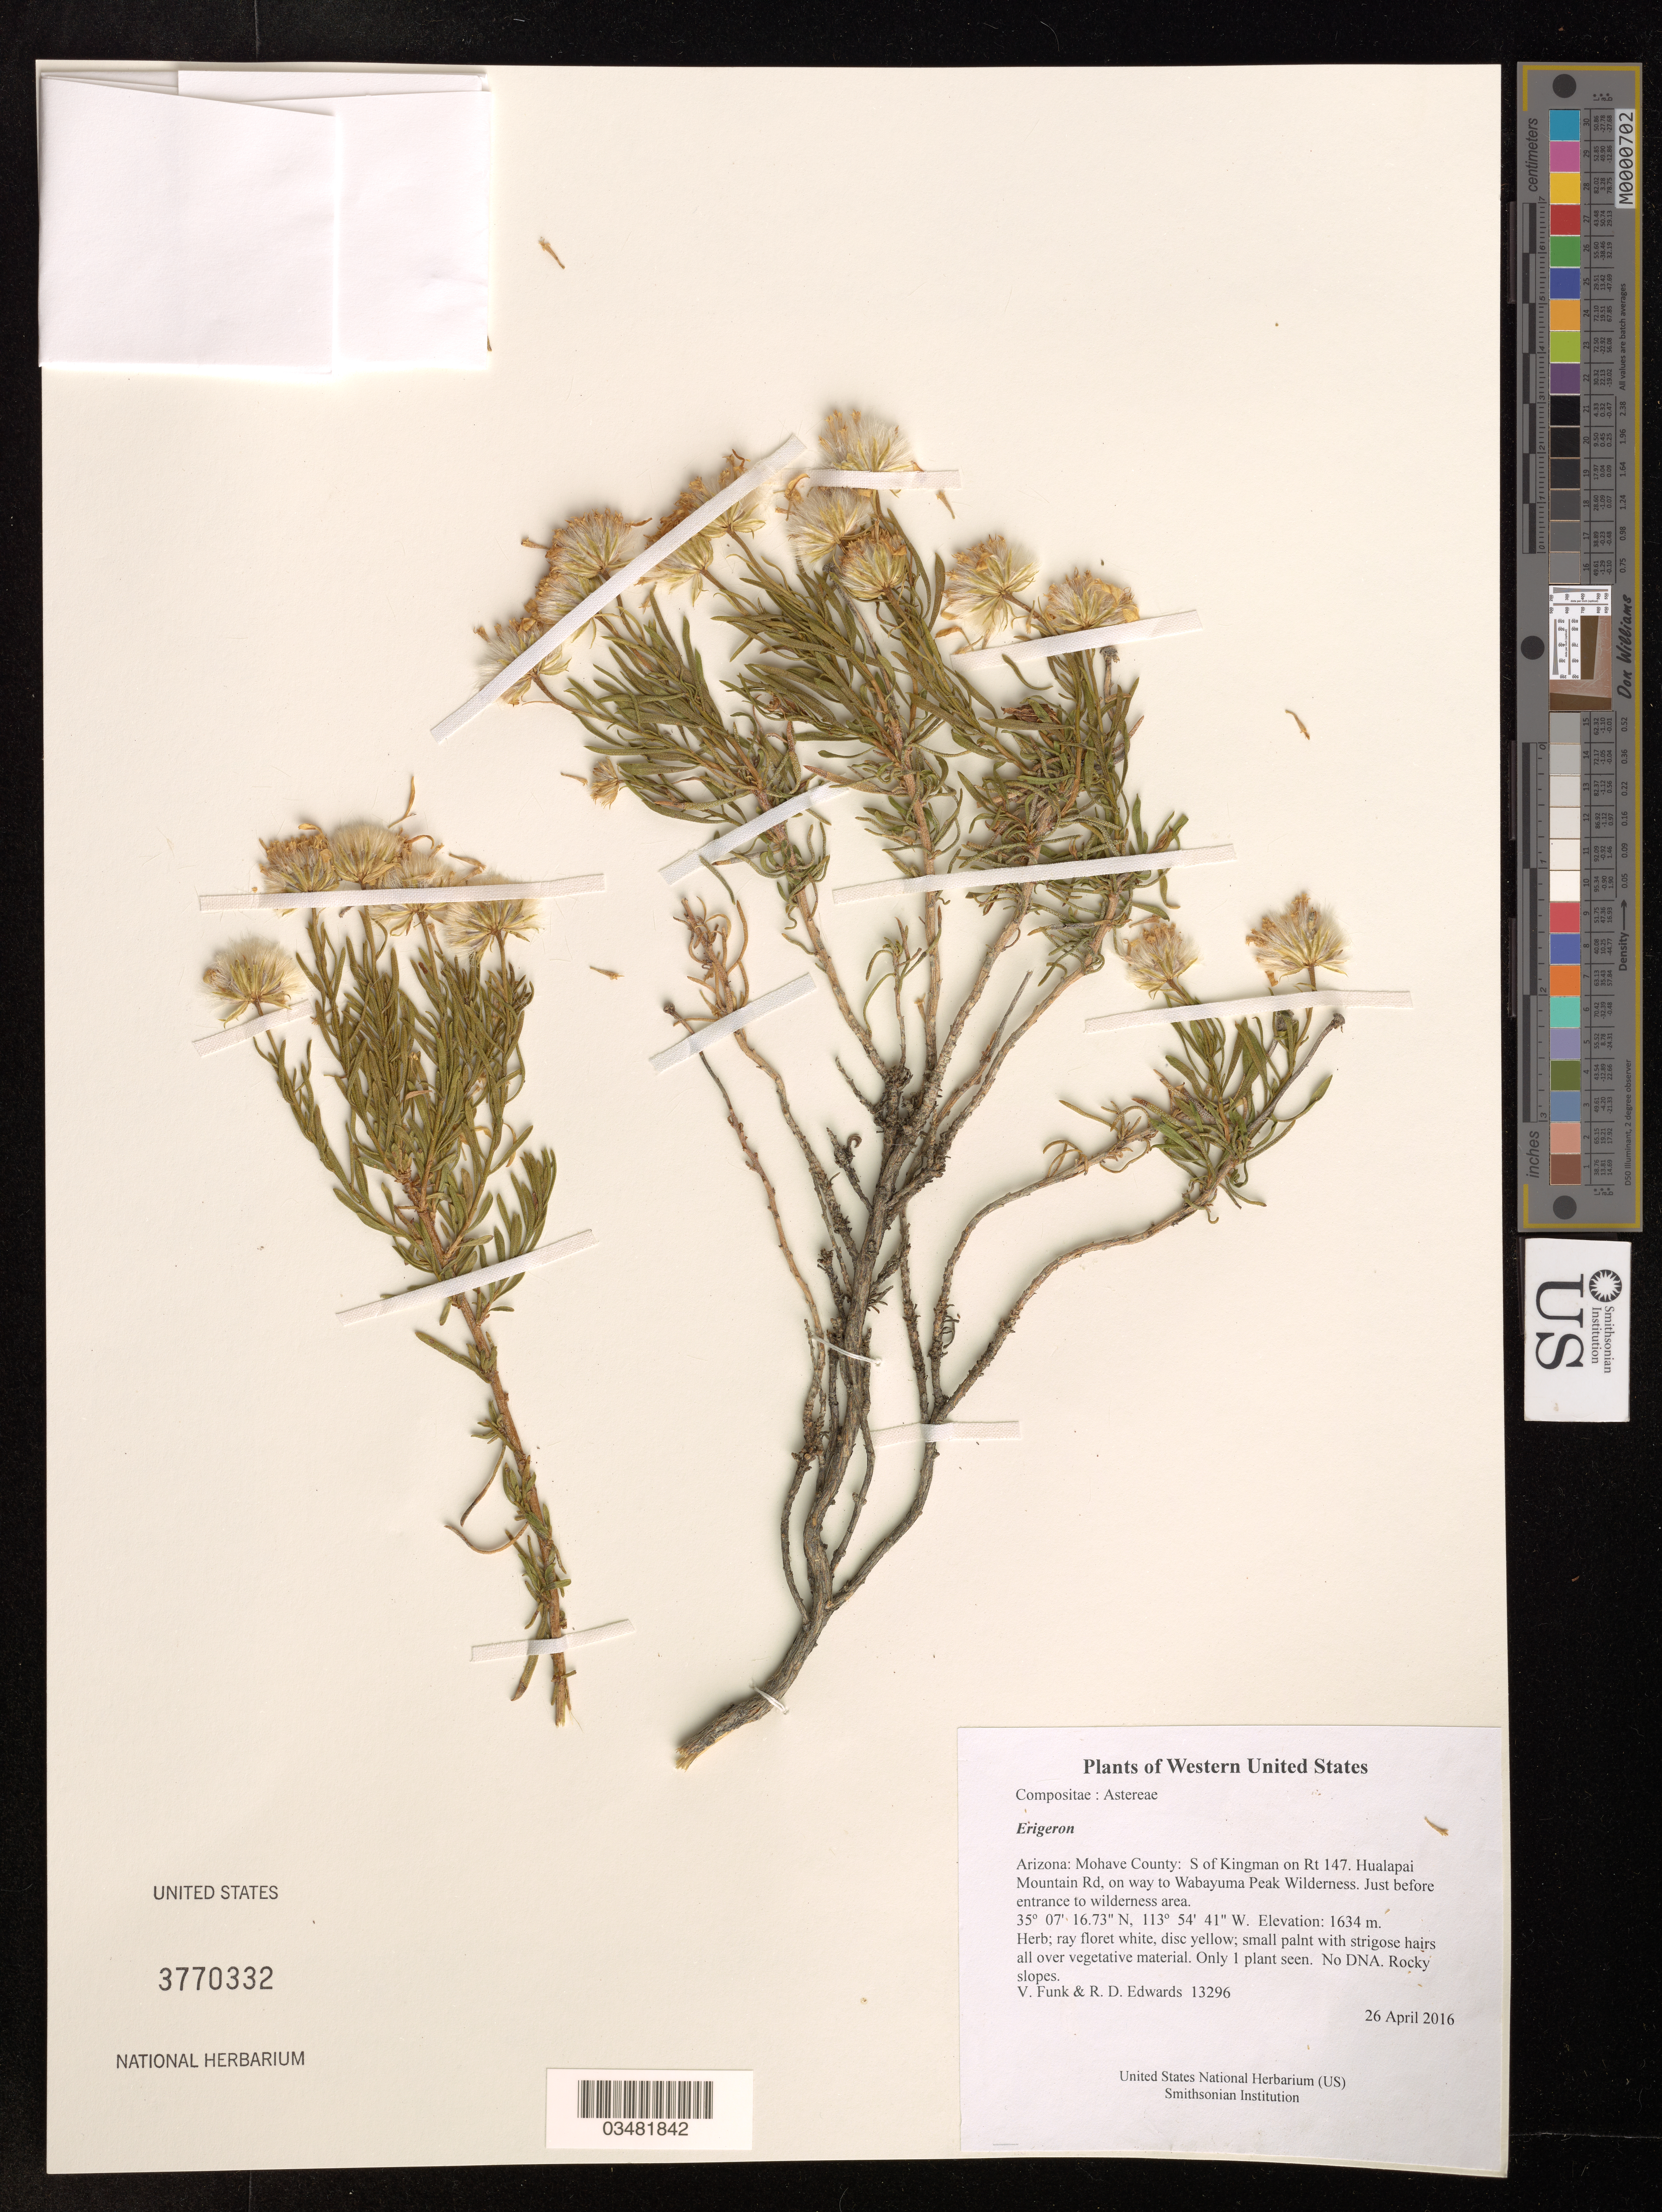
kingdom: Plantae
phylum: Tracheophyta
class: Magnoliopsida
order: Asterales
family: Asteraceae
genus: Erigeron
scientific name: Erigeron sp.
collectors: R.D. Edwards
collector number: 13296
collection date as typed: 26 April 2016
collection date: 2016-04-26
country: United States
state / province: Arizona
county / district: Mohave County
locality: S of Kingman on Rt 147. Hualapai Mountain Rd, on way to Wabayuma Peak Wilderness. Just before entrance to wilderness area.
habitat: Rocky slopes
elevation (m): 1634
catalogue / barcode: US 3770332